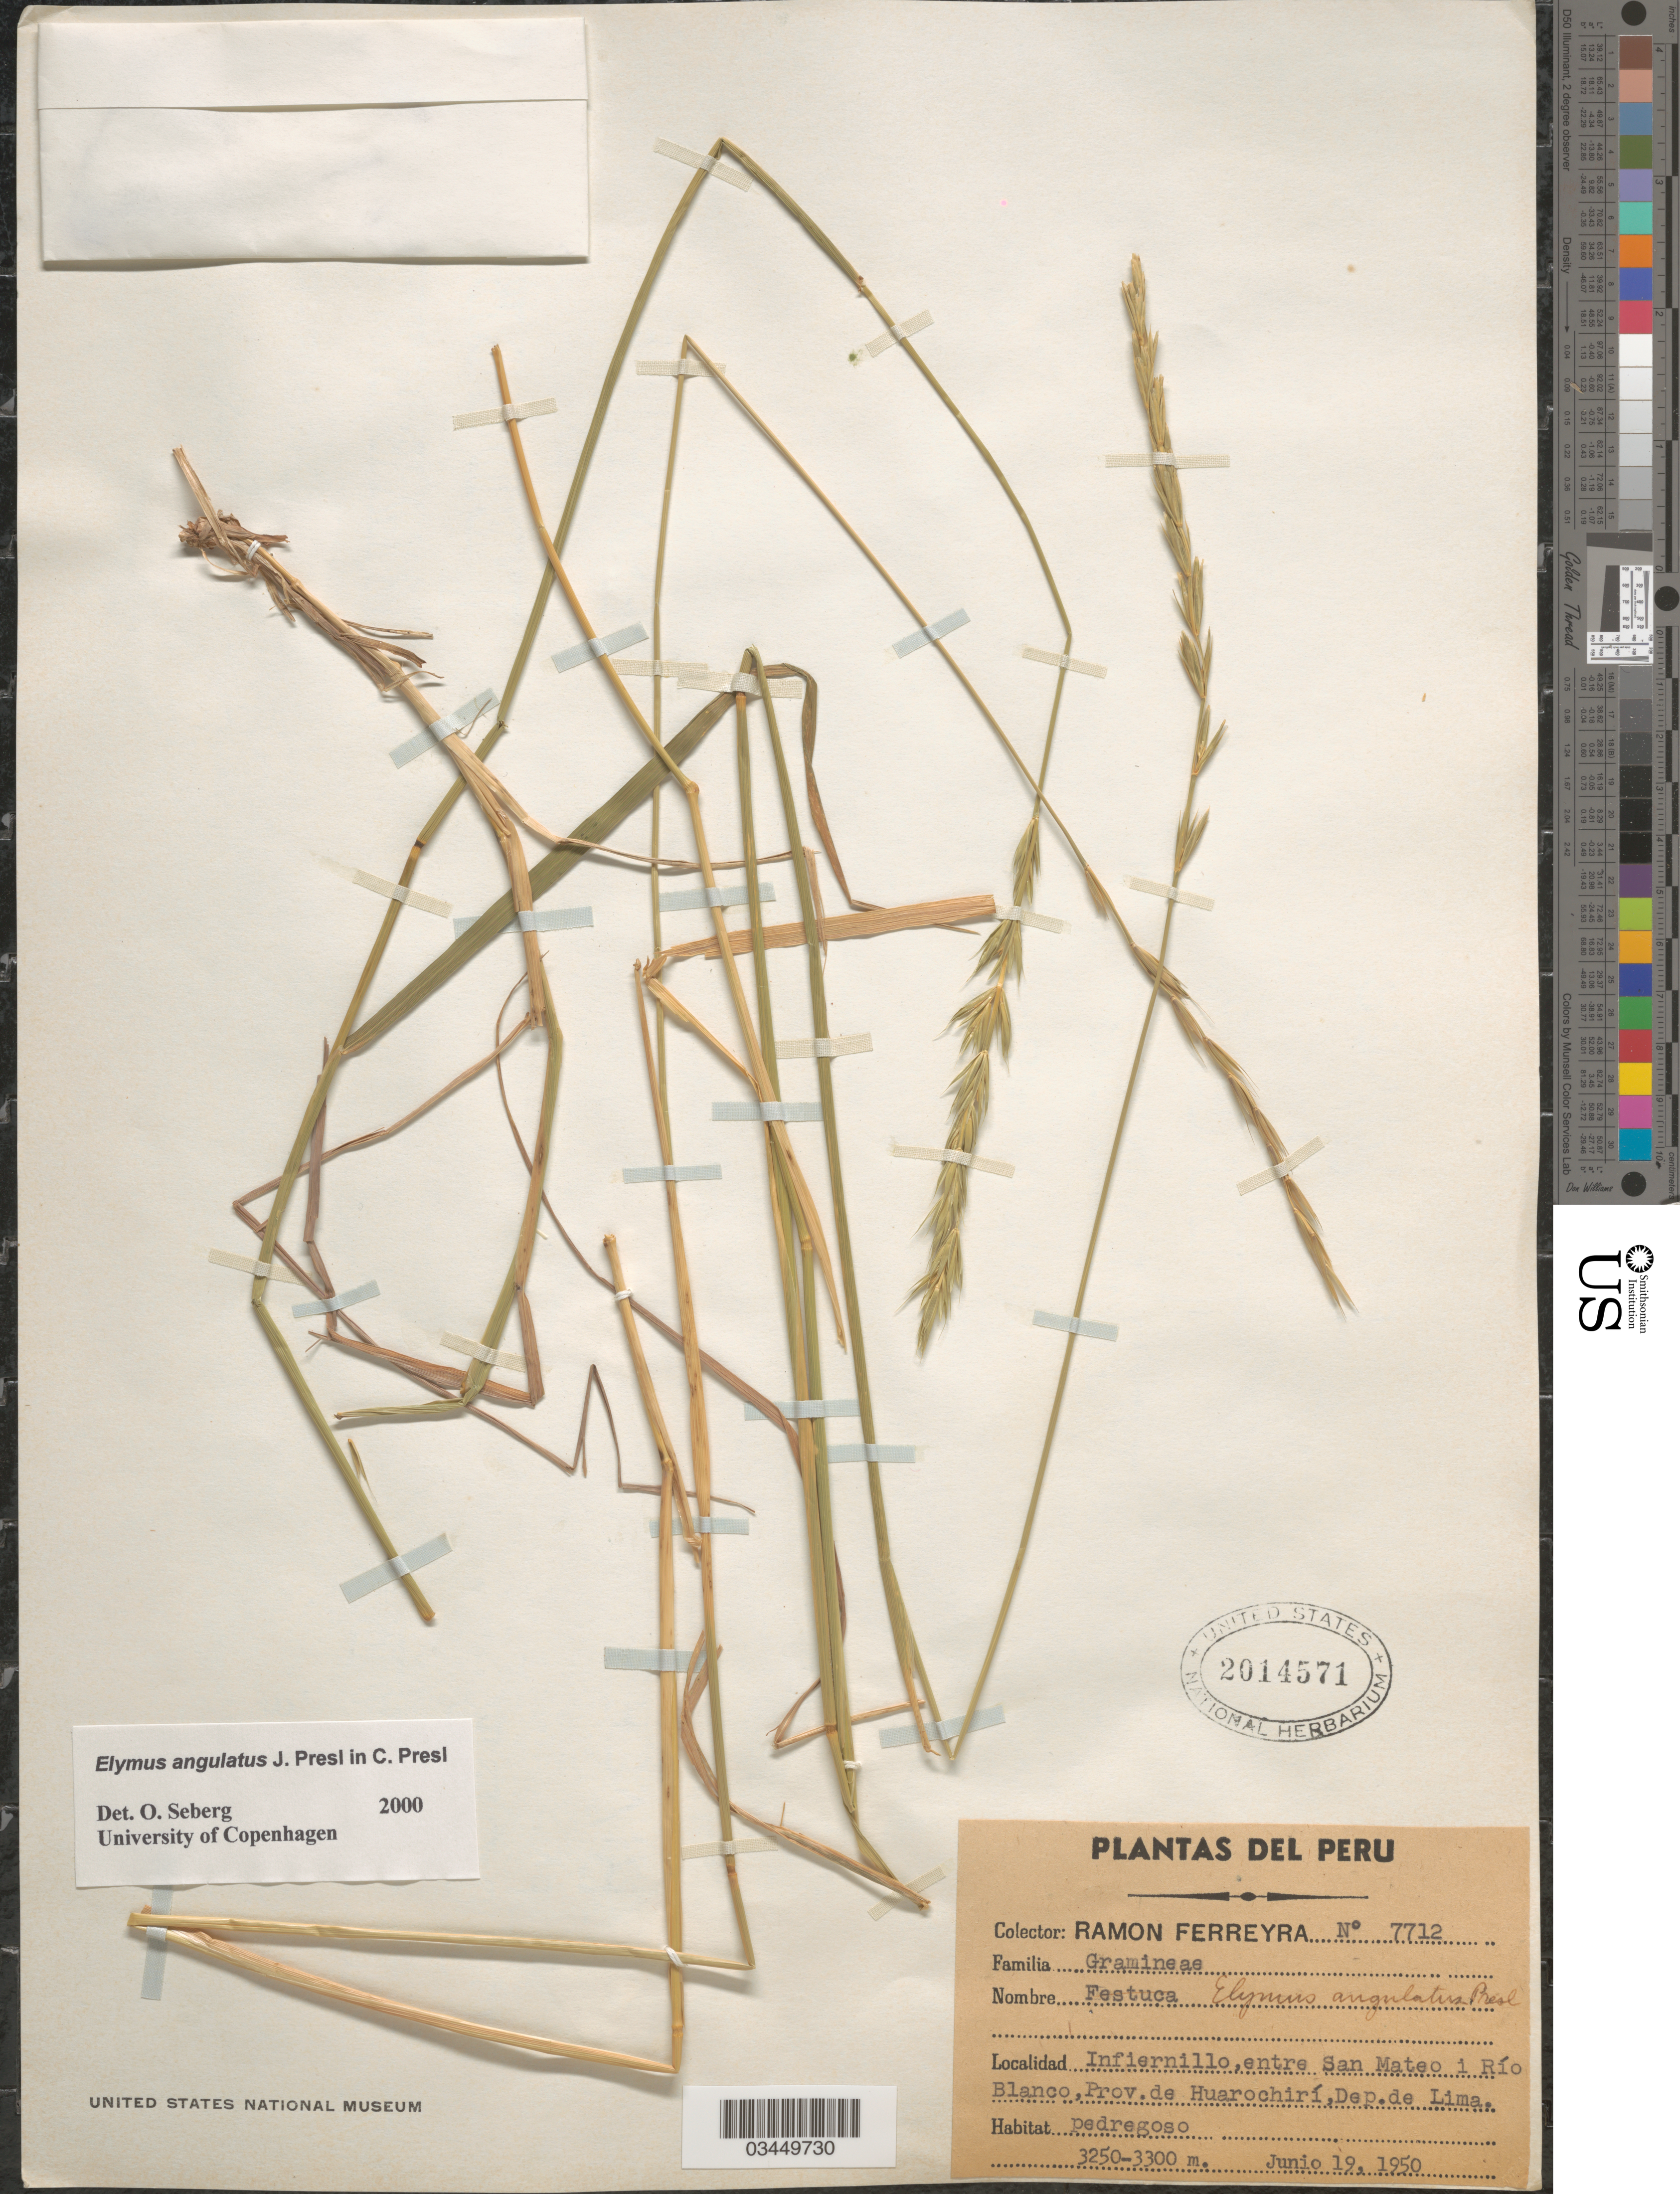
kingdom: Plantae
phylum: Tracheophyta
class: Liliopsida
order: Poales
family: Poaceae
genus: Elymus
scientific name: Elymus angulatus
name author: J. Presl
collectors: R. A. Ferreyra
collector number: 7712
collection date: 1950-06-19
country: Peru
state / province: Lima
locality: Infiernillo, entre San Mateo i Río Blanco, Prov. de Huarochirí, Dep. de Lima.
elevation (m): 3250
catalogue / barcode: US 2014571